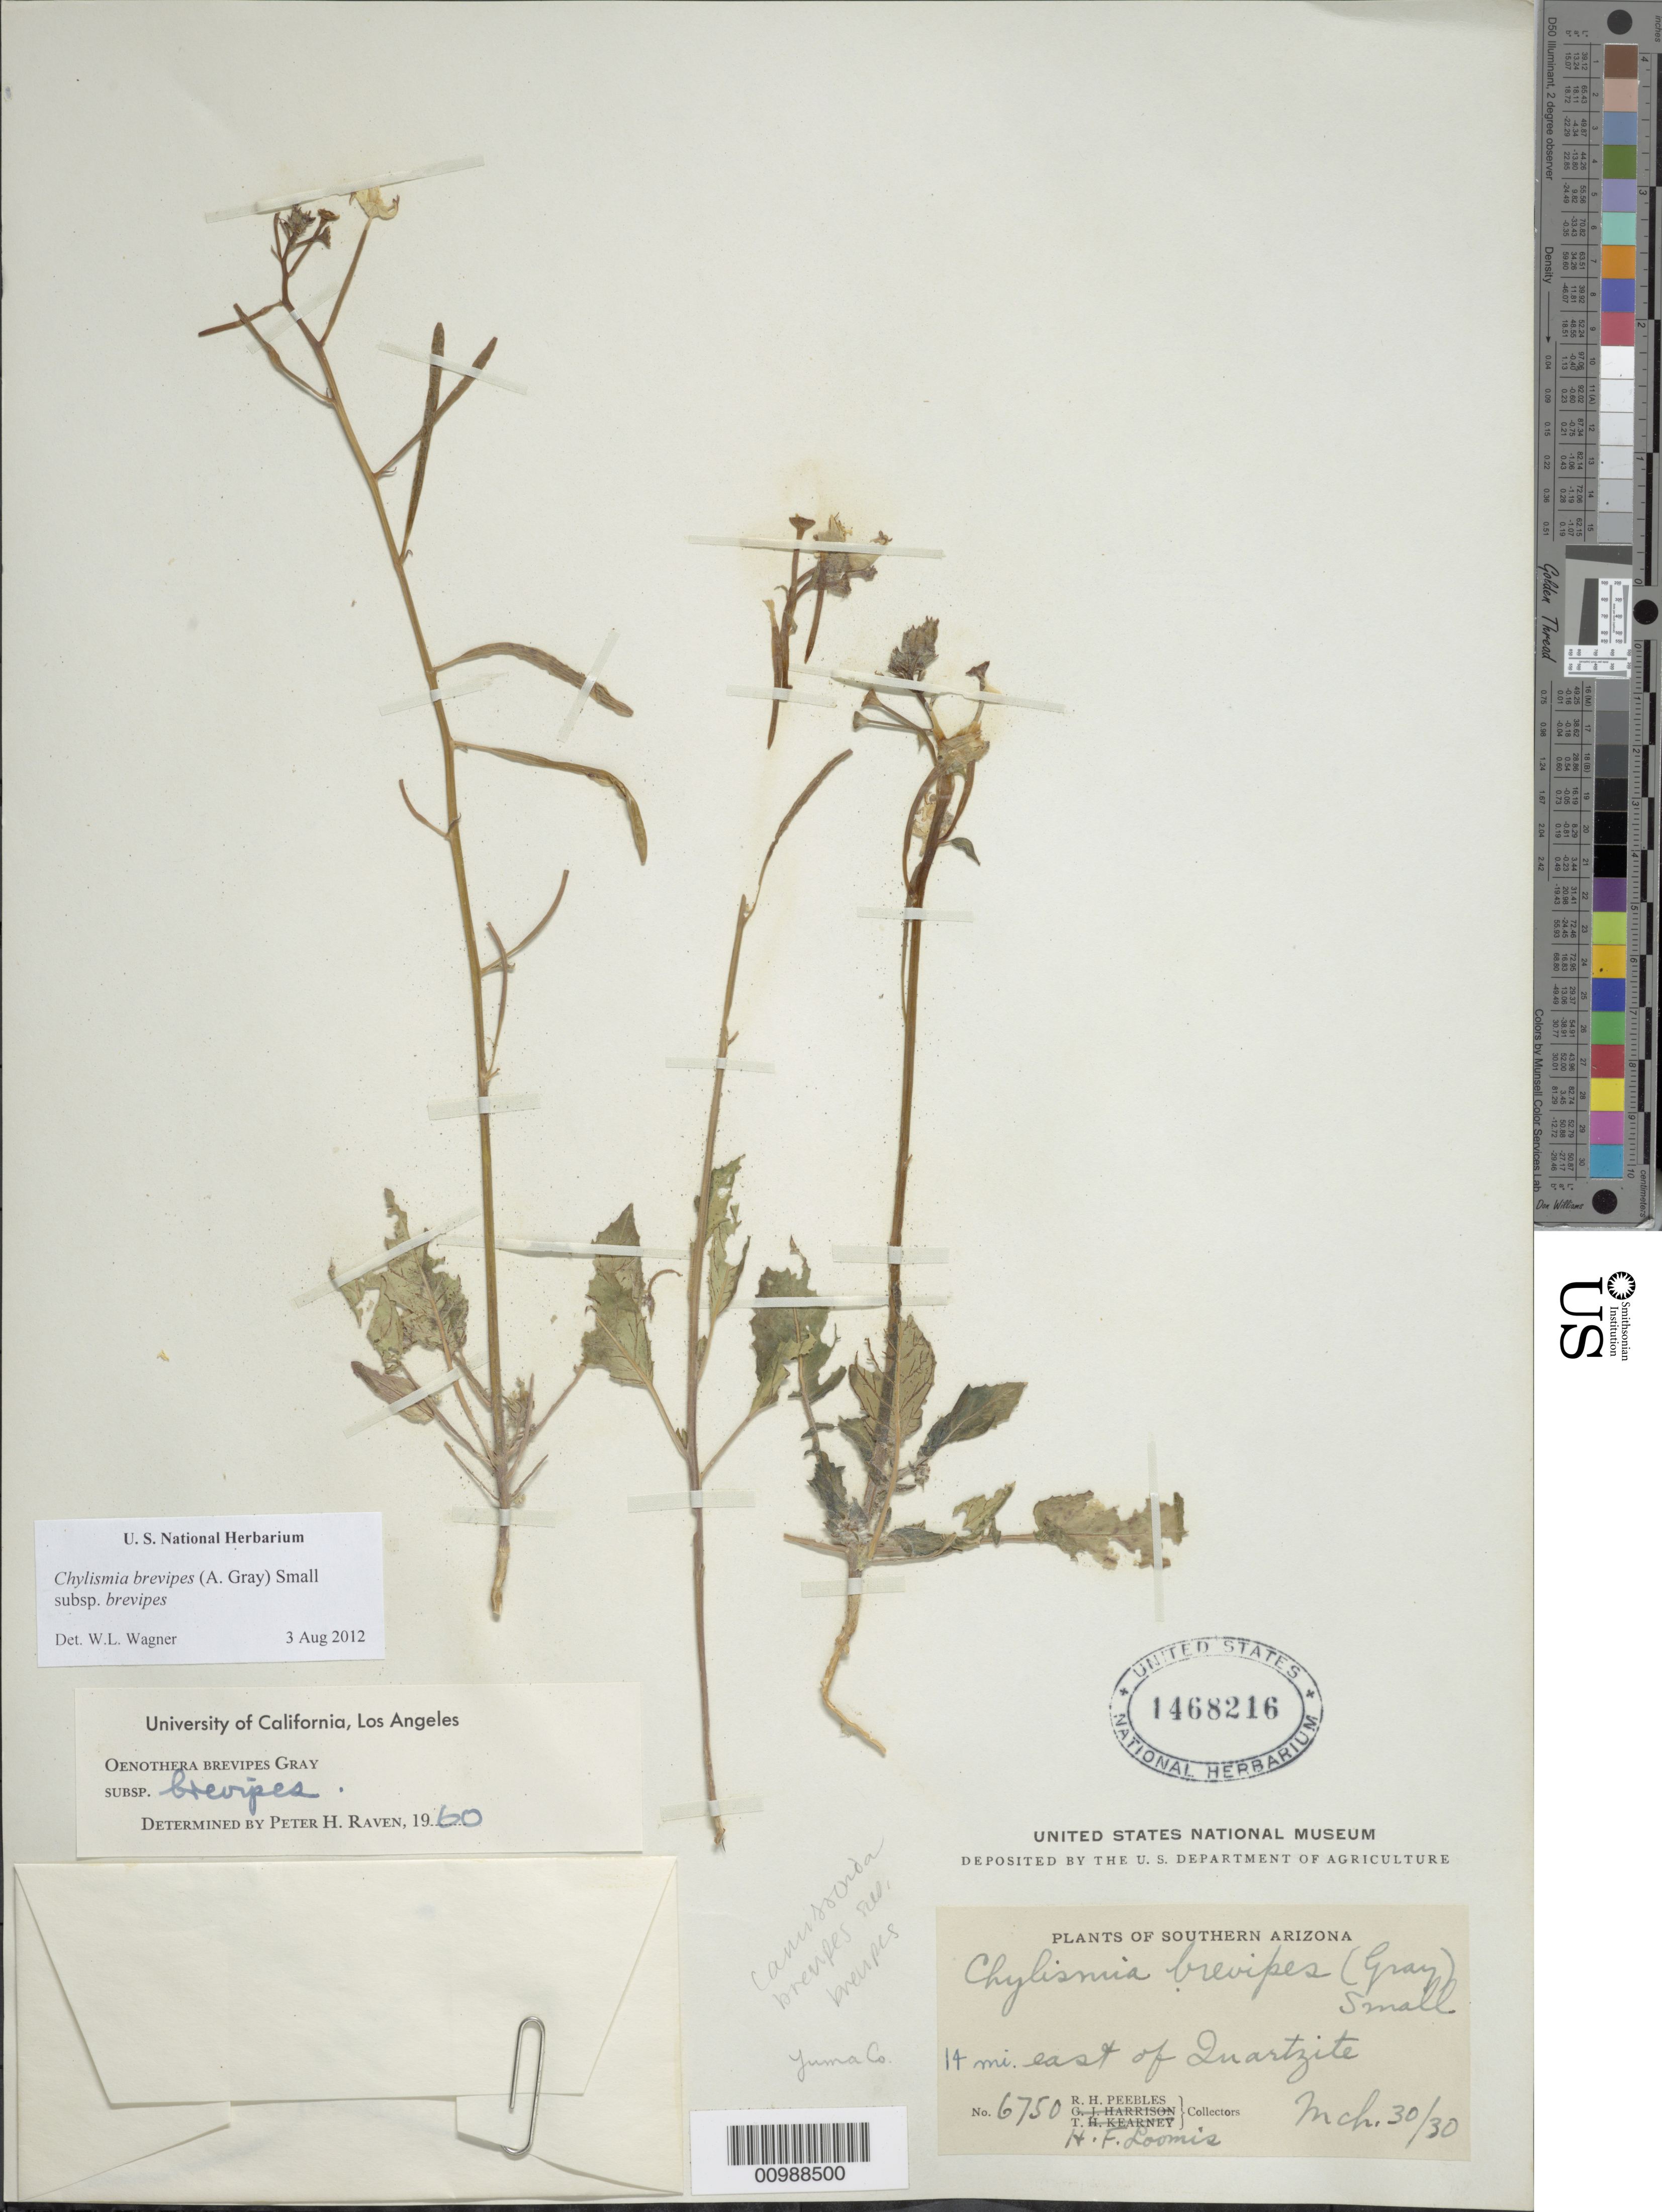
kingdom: Plantae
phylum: Tracheophyta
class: Magnoliopsida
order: Myrtales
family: Onagraceae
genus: Chylismia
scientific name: Chylismia brevipes subsp. brevipes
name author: (A. Gray) Small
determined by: Wagner, W. L., (BOT), Smithsonian Institution - National Museum of Natural History (UNITED STATES)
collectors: R. H. Peebles & H. F. Loomis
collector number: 6750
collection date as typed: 30 Mar 1930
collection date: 1930-03-30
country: United States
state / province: Arizona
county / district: Yuma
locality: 14 miles E of Quartzsite.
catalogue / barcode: US 1468216